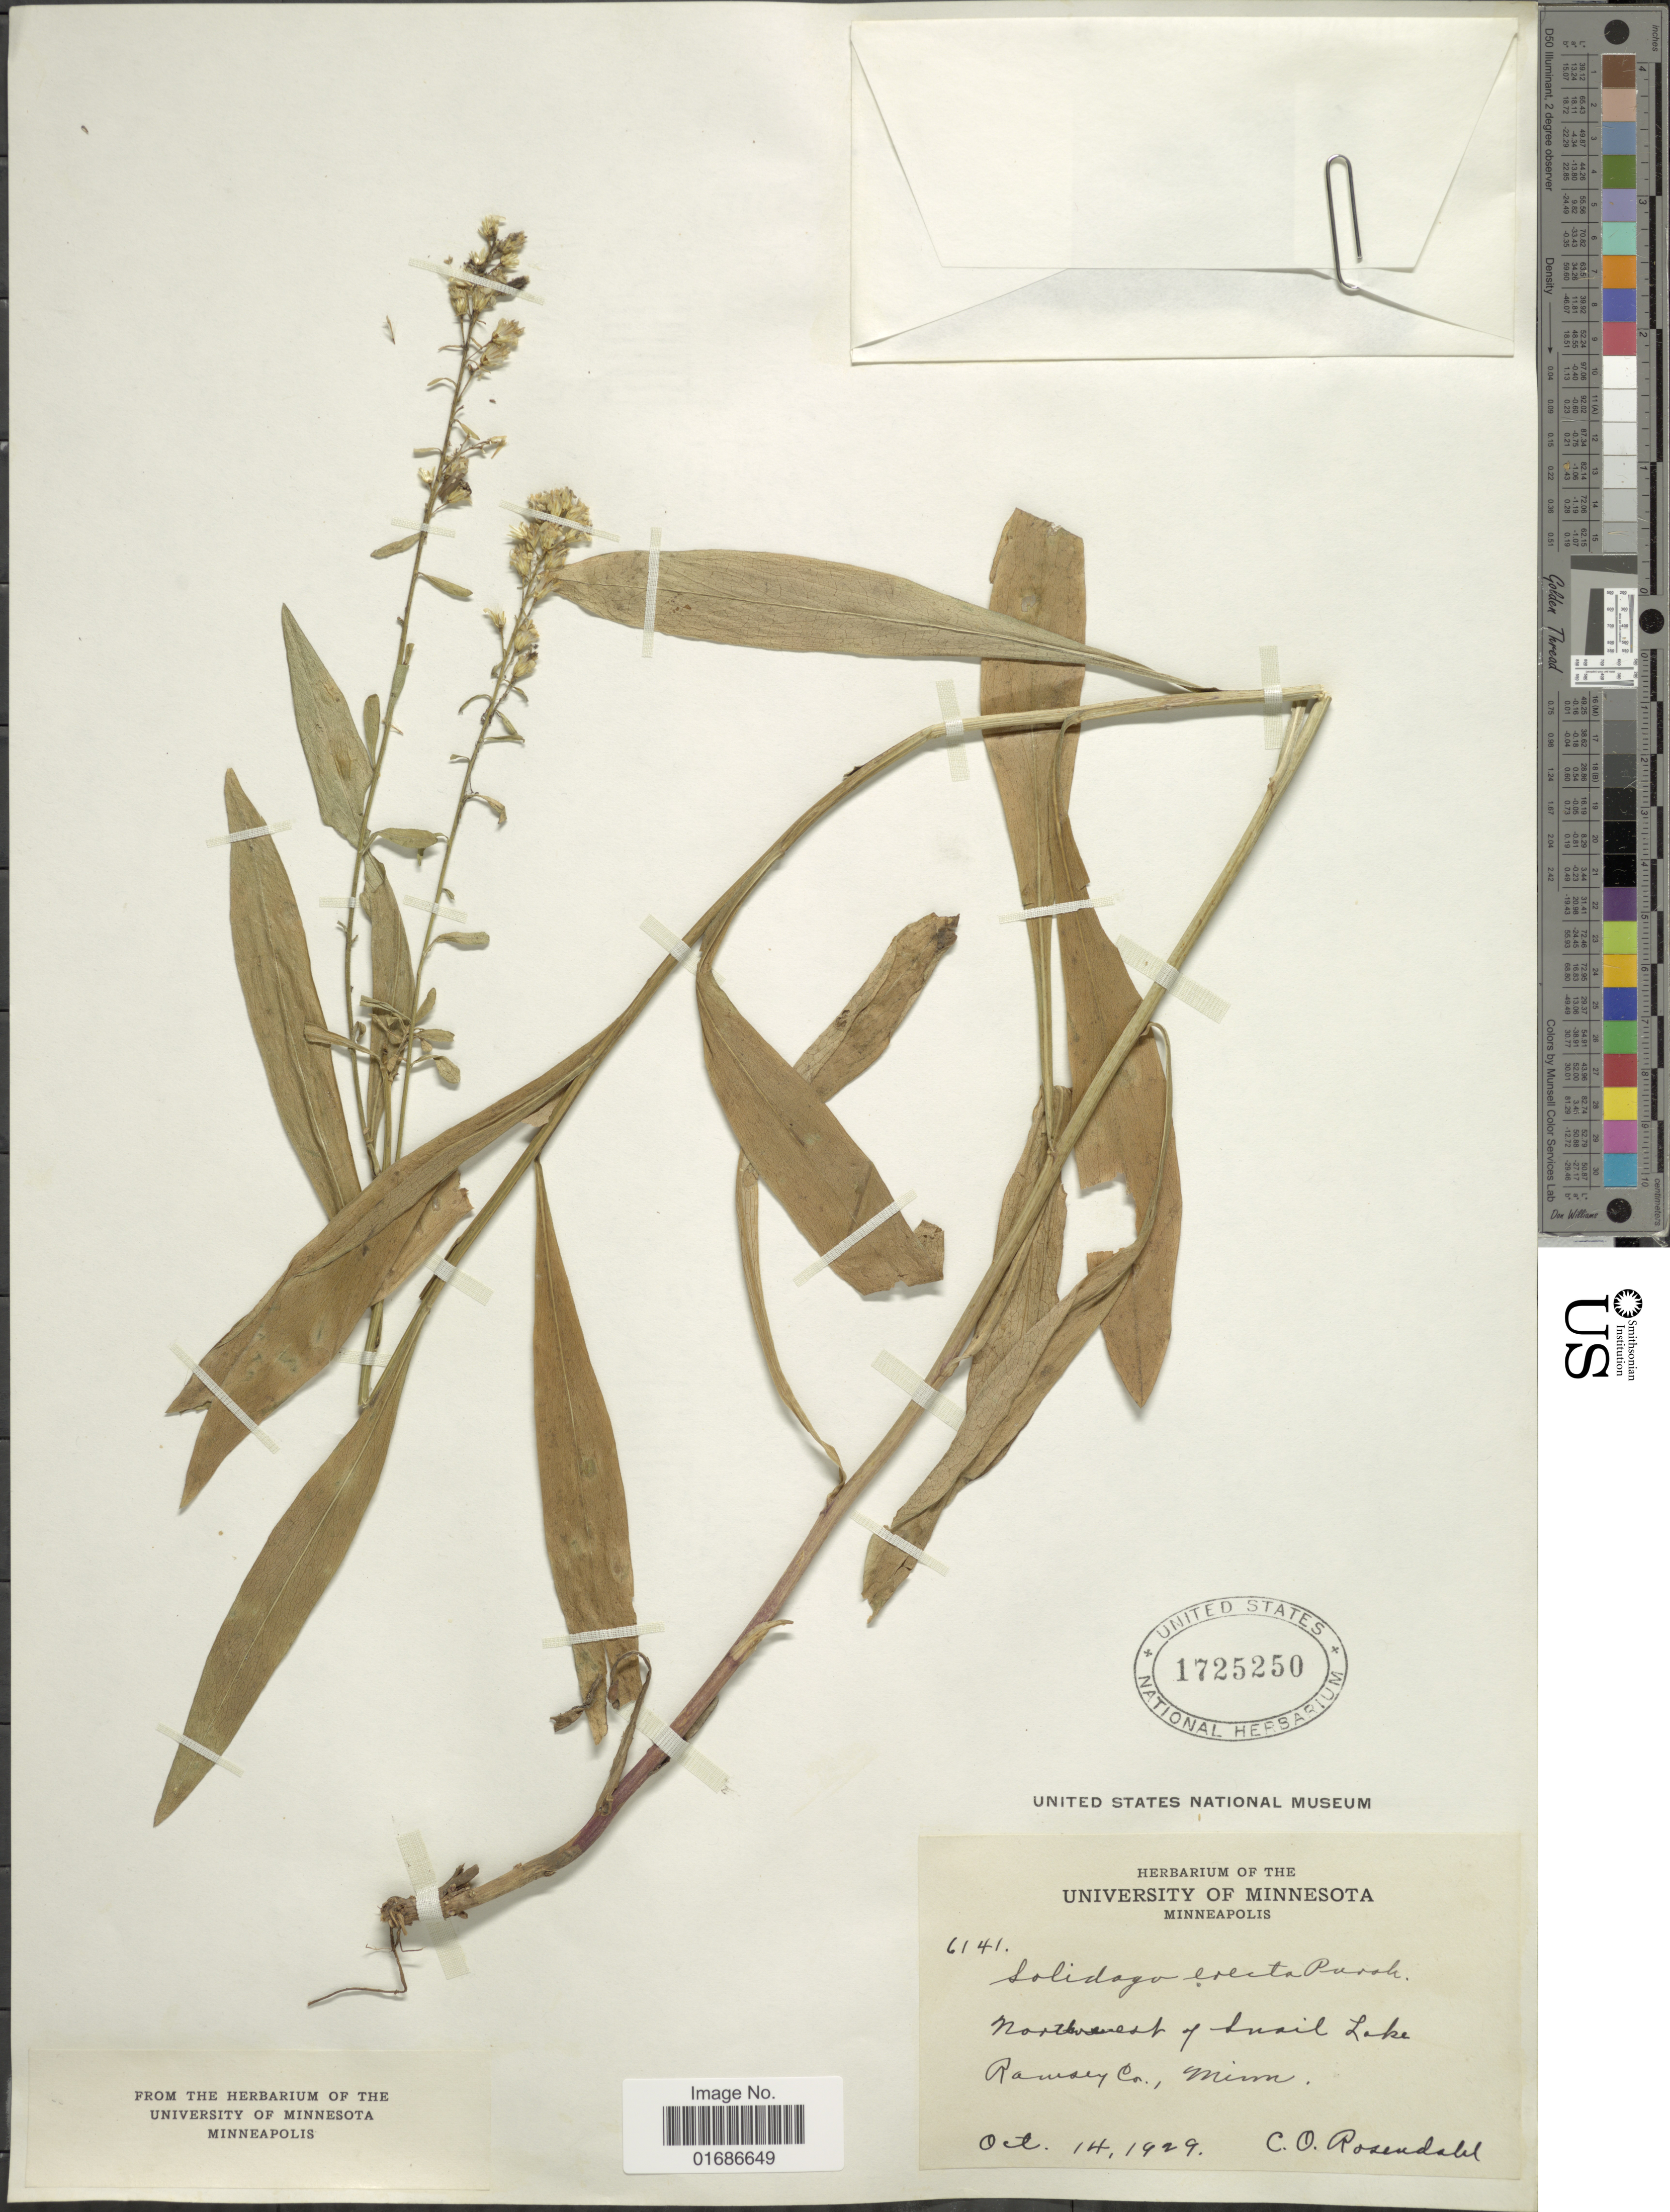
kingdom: Plantae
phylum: Tracheophyta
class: Magnoliopsida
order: Asterales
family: Asteraceae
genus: Solidago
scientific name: Solidago erecta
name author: Pursh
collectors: C. O. Rosendahl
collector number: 6141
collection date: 1929-10-14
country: United States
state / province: Minnesota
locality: Northwest of Susil Lake Rawsey Co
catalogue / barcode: US 1725250